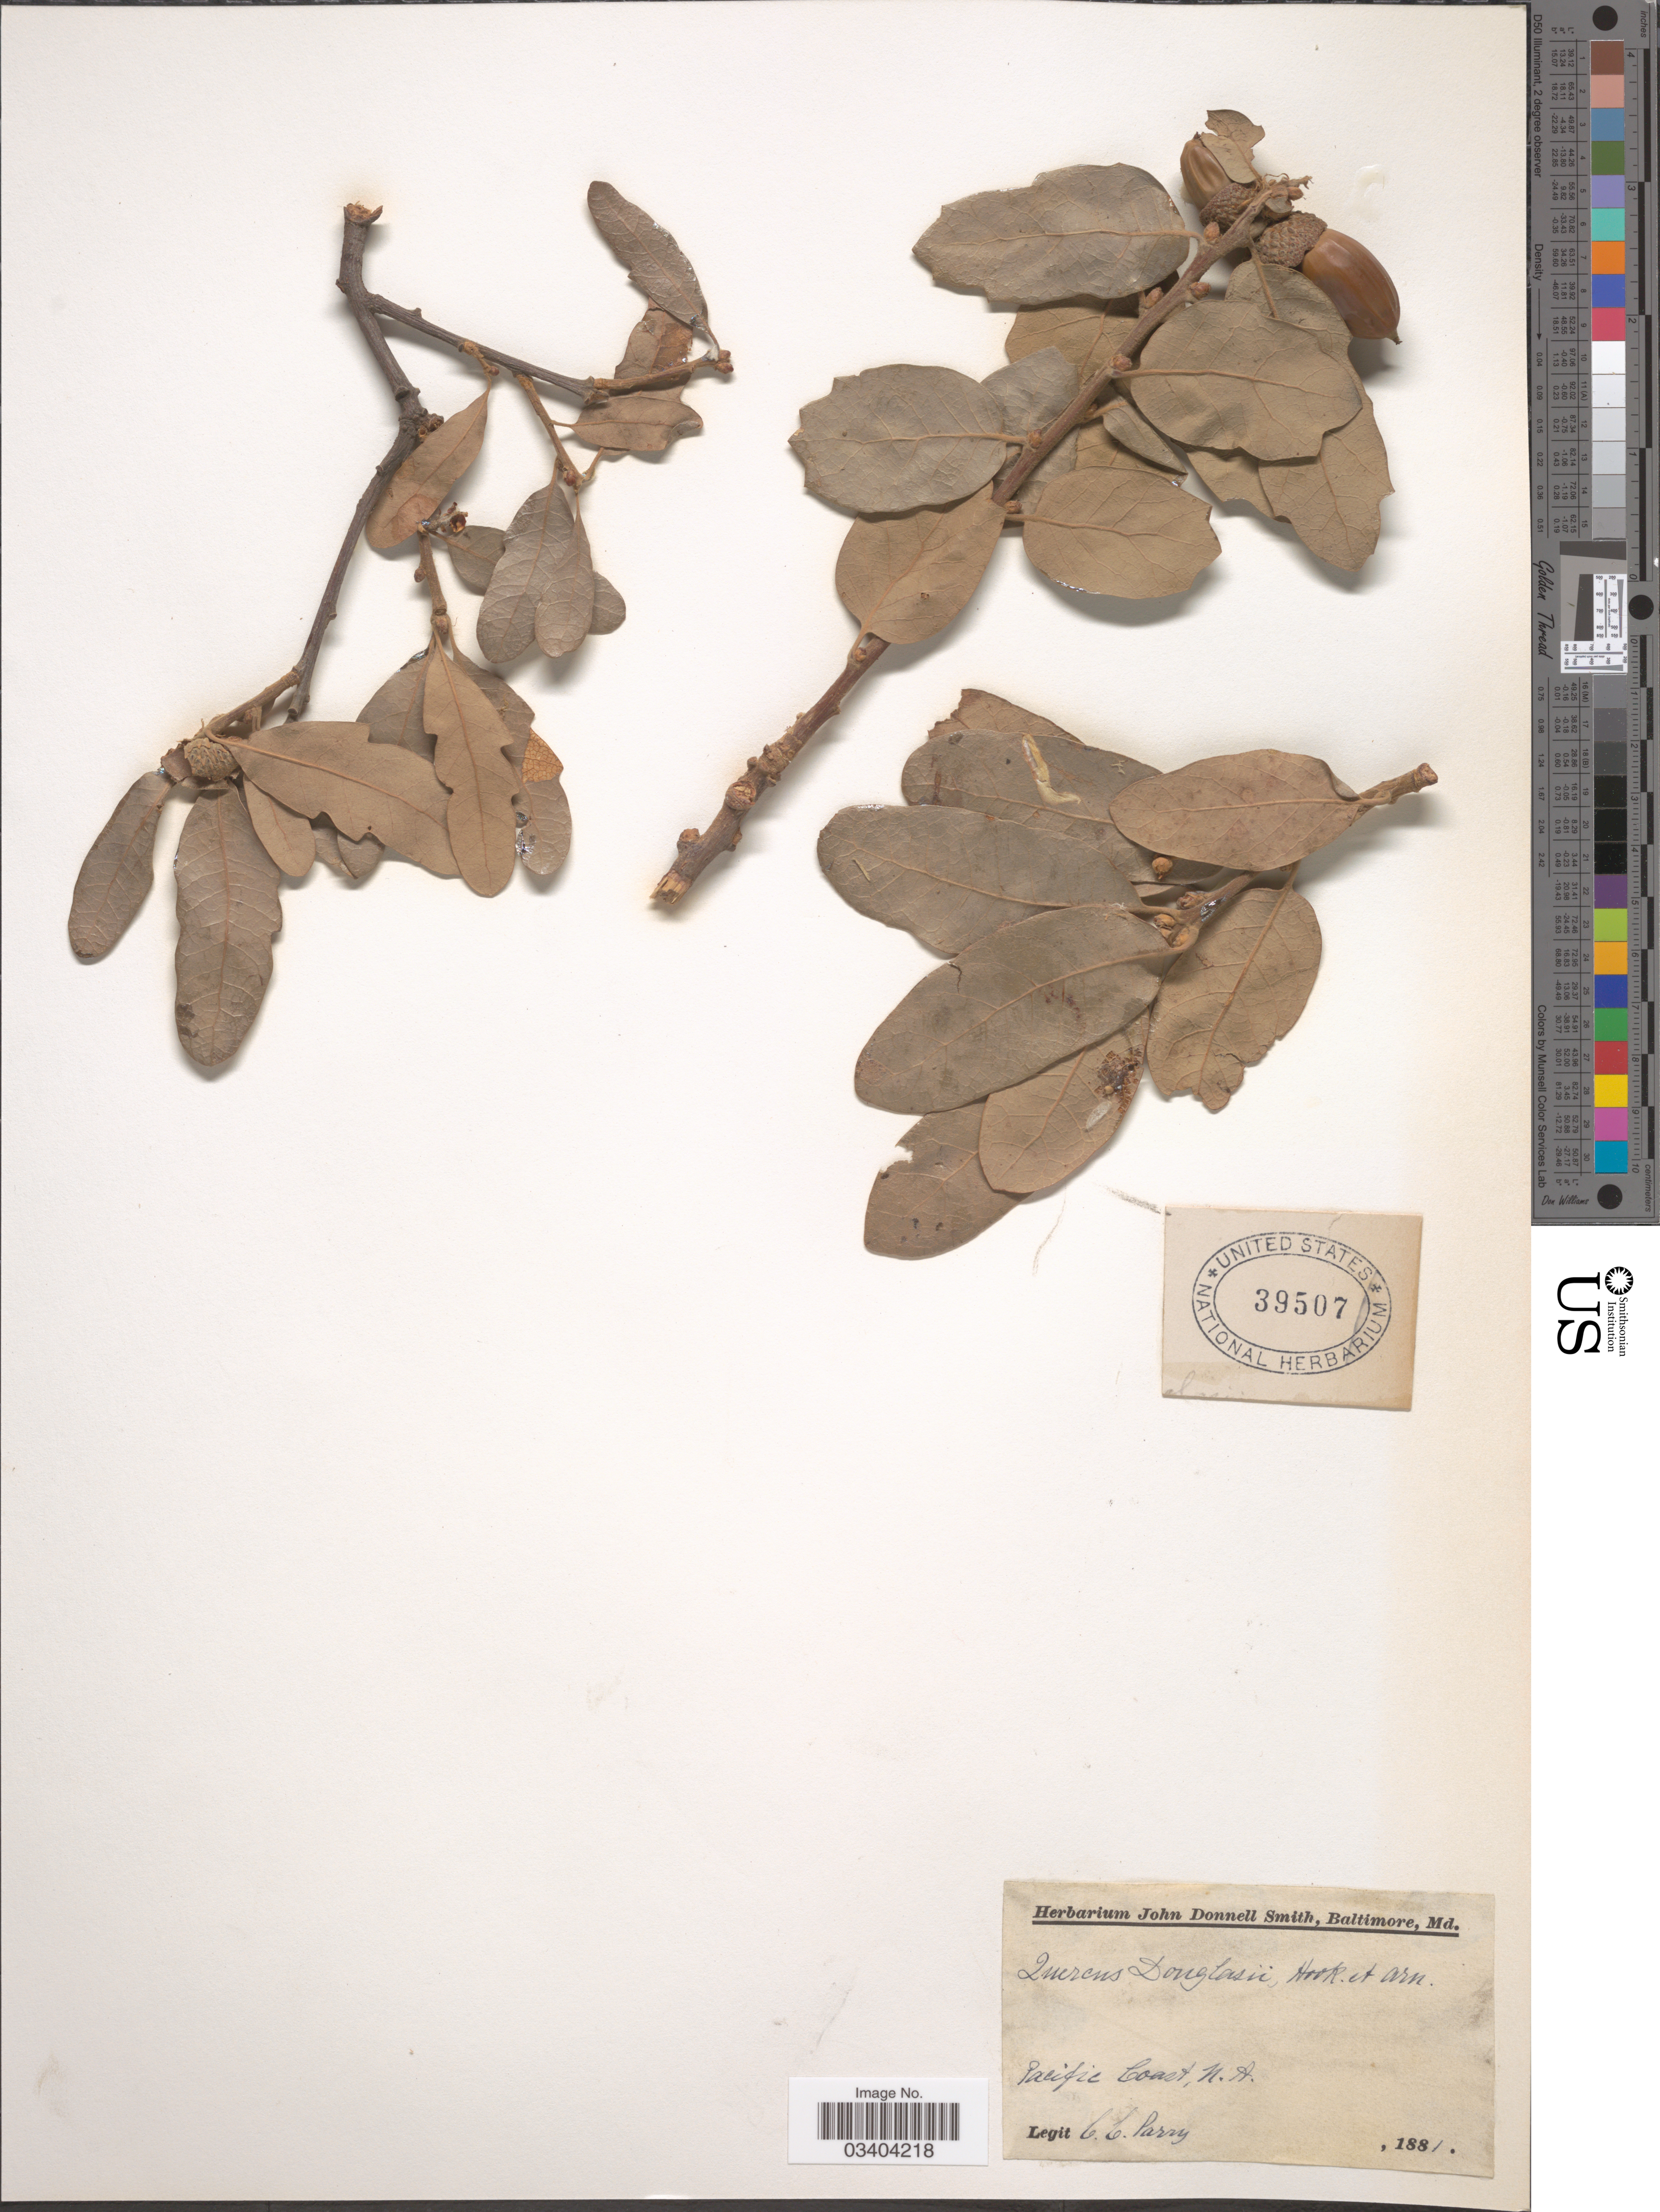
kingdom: Plantae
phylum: Tracheophyta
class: Magnoliopsida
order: Fagales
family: Fagaceae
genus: Quercus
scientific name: Quercus douglasii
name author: Hook. & Arn.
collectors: C. C. Parry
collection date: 1881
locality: Pacific Coast, N.A.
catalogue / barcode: US 39507